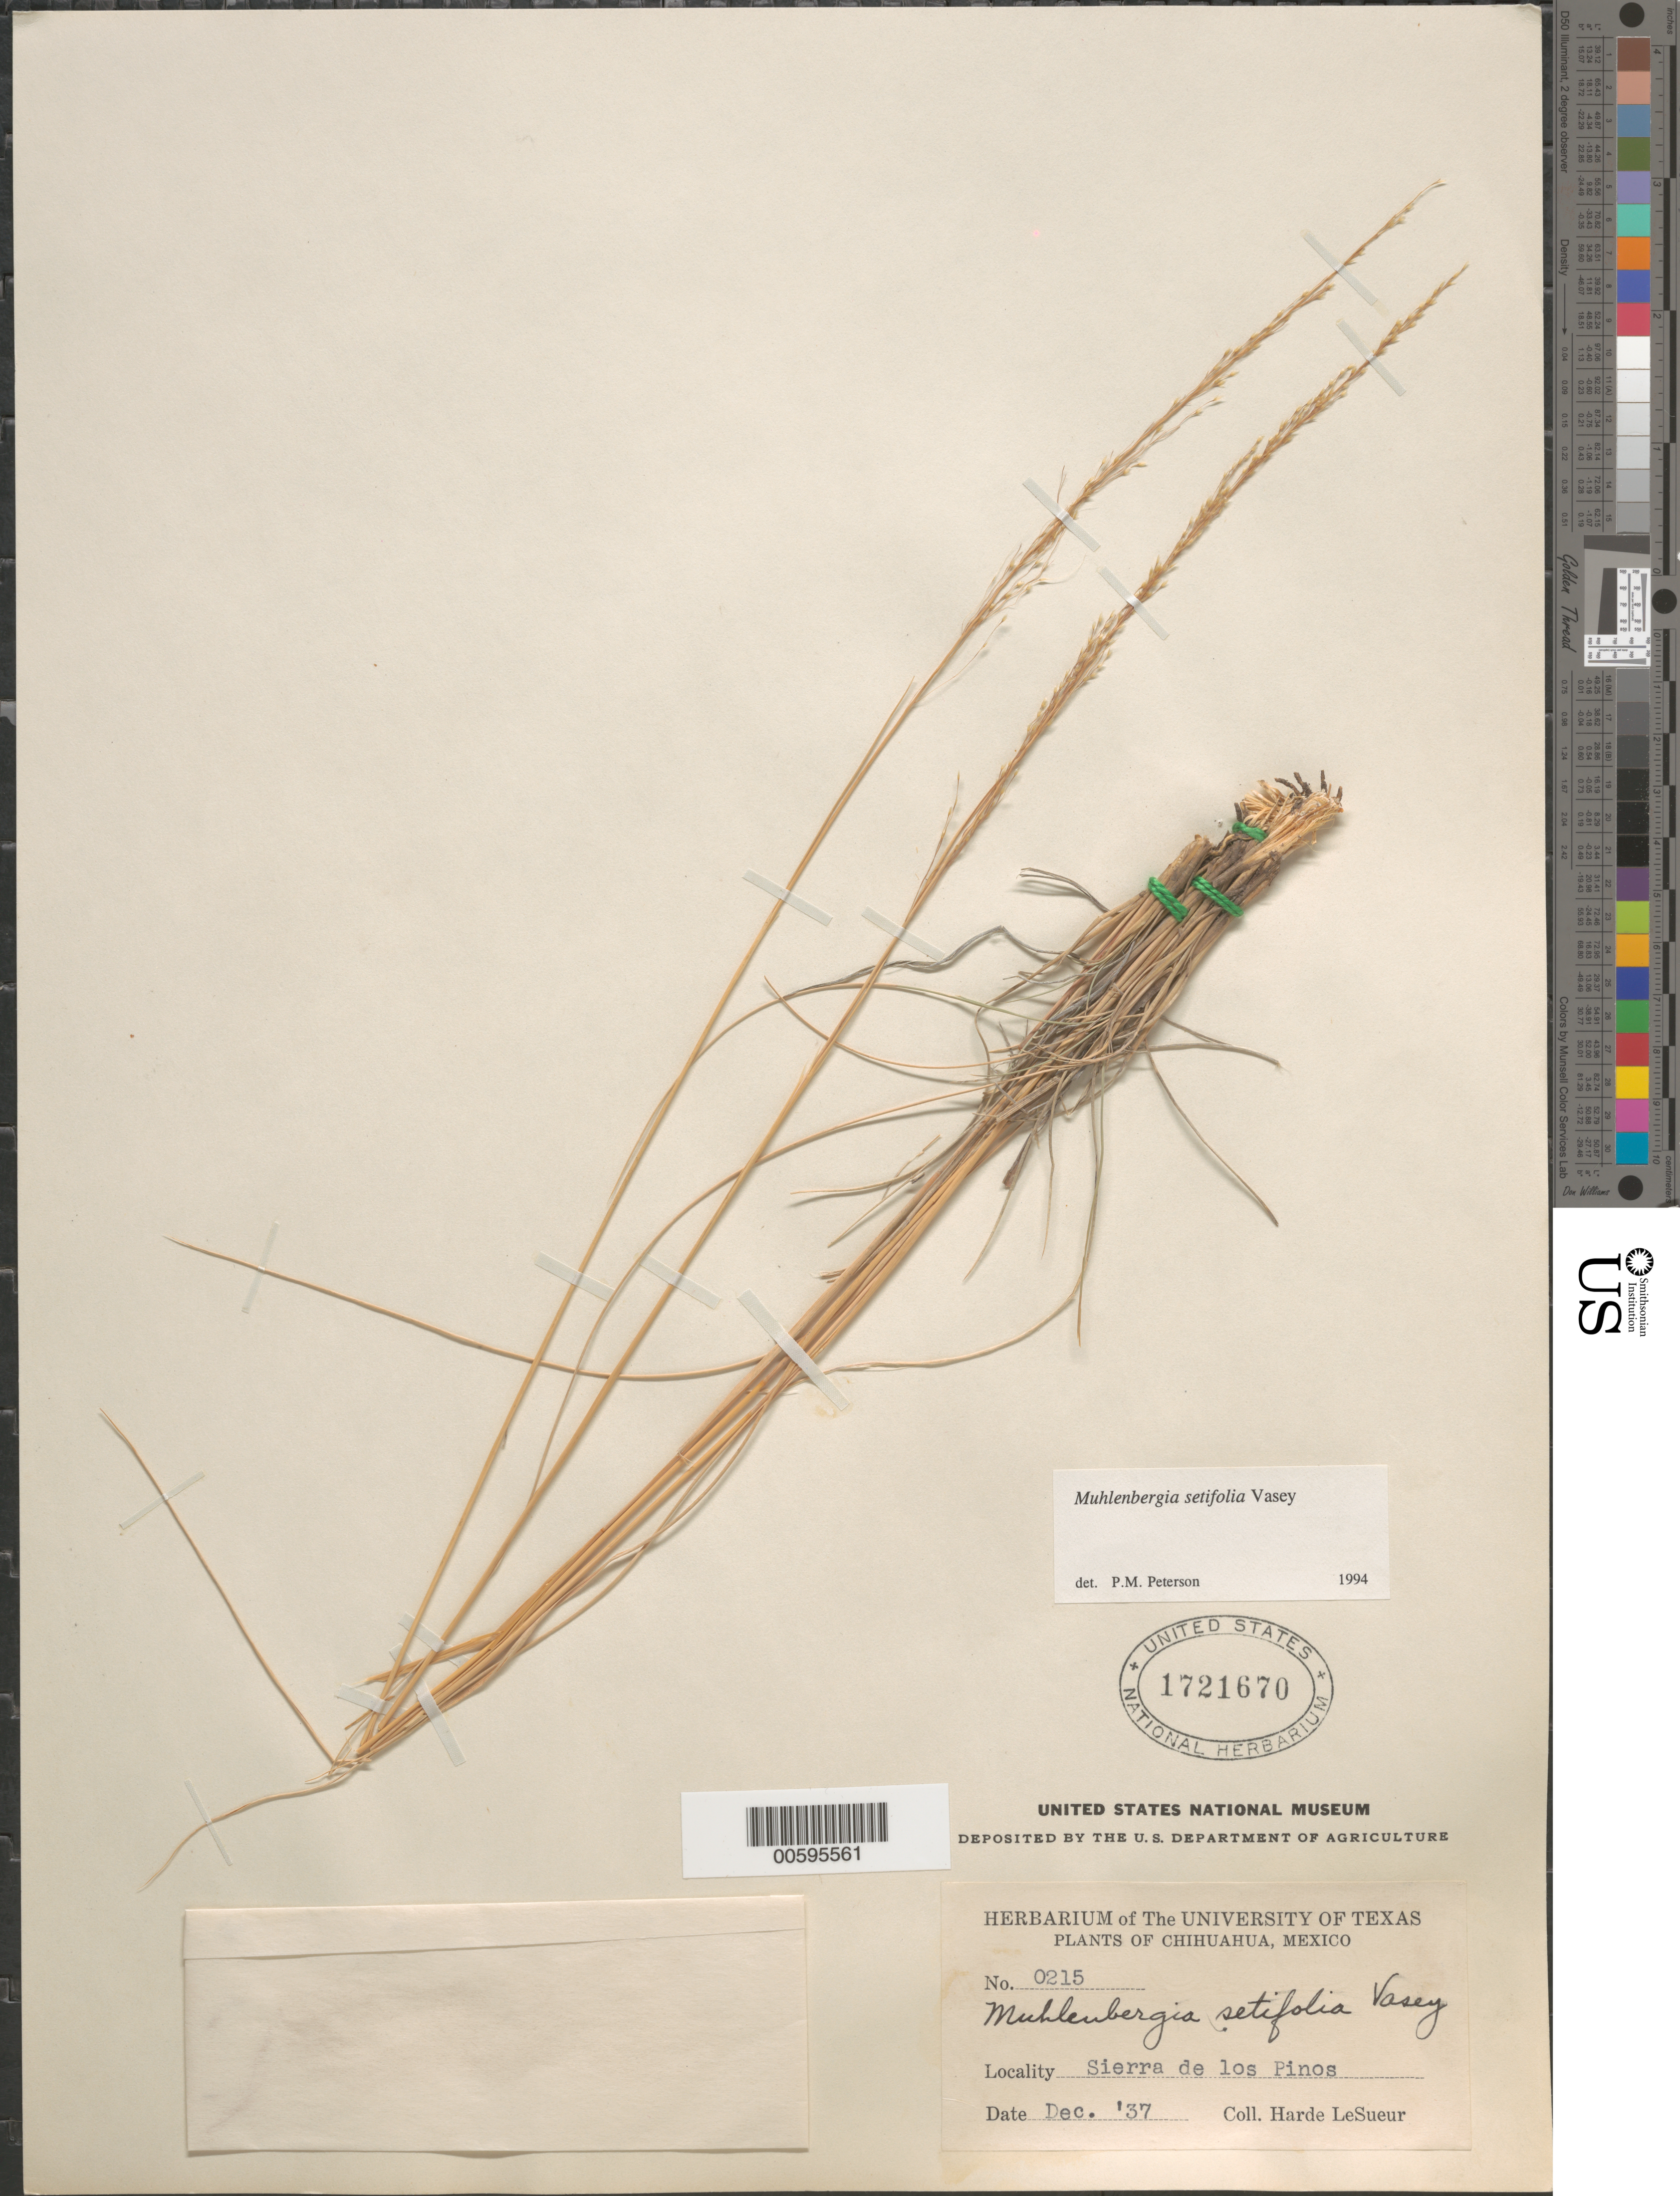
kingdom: Plantae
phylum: Tracheophyta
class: Liliopsida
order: Poales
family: Poaceae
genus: Muhlenbergia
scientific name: Muhlenbergia setifolia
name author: Vasey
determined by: Peterson, Paul M., (BOT), Smithsonian Institution - National Museum of Natural History (UNITED STATES)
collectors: D. H. LeSueur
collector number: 0215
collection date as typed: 0 Dec 1937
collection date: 1937-12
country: Mexico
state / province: Chihuahua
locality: Sierra de los Pinos.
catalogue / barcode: US 1721670